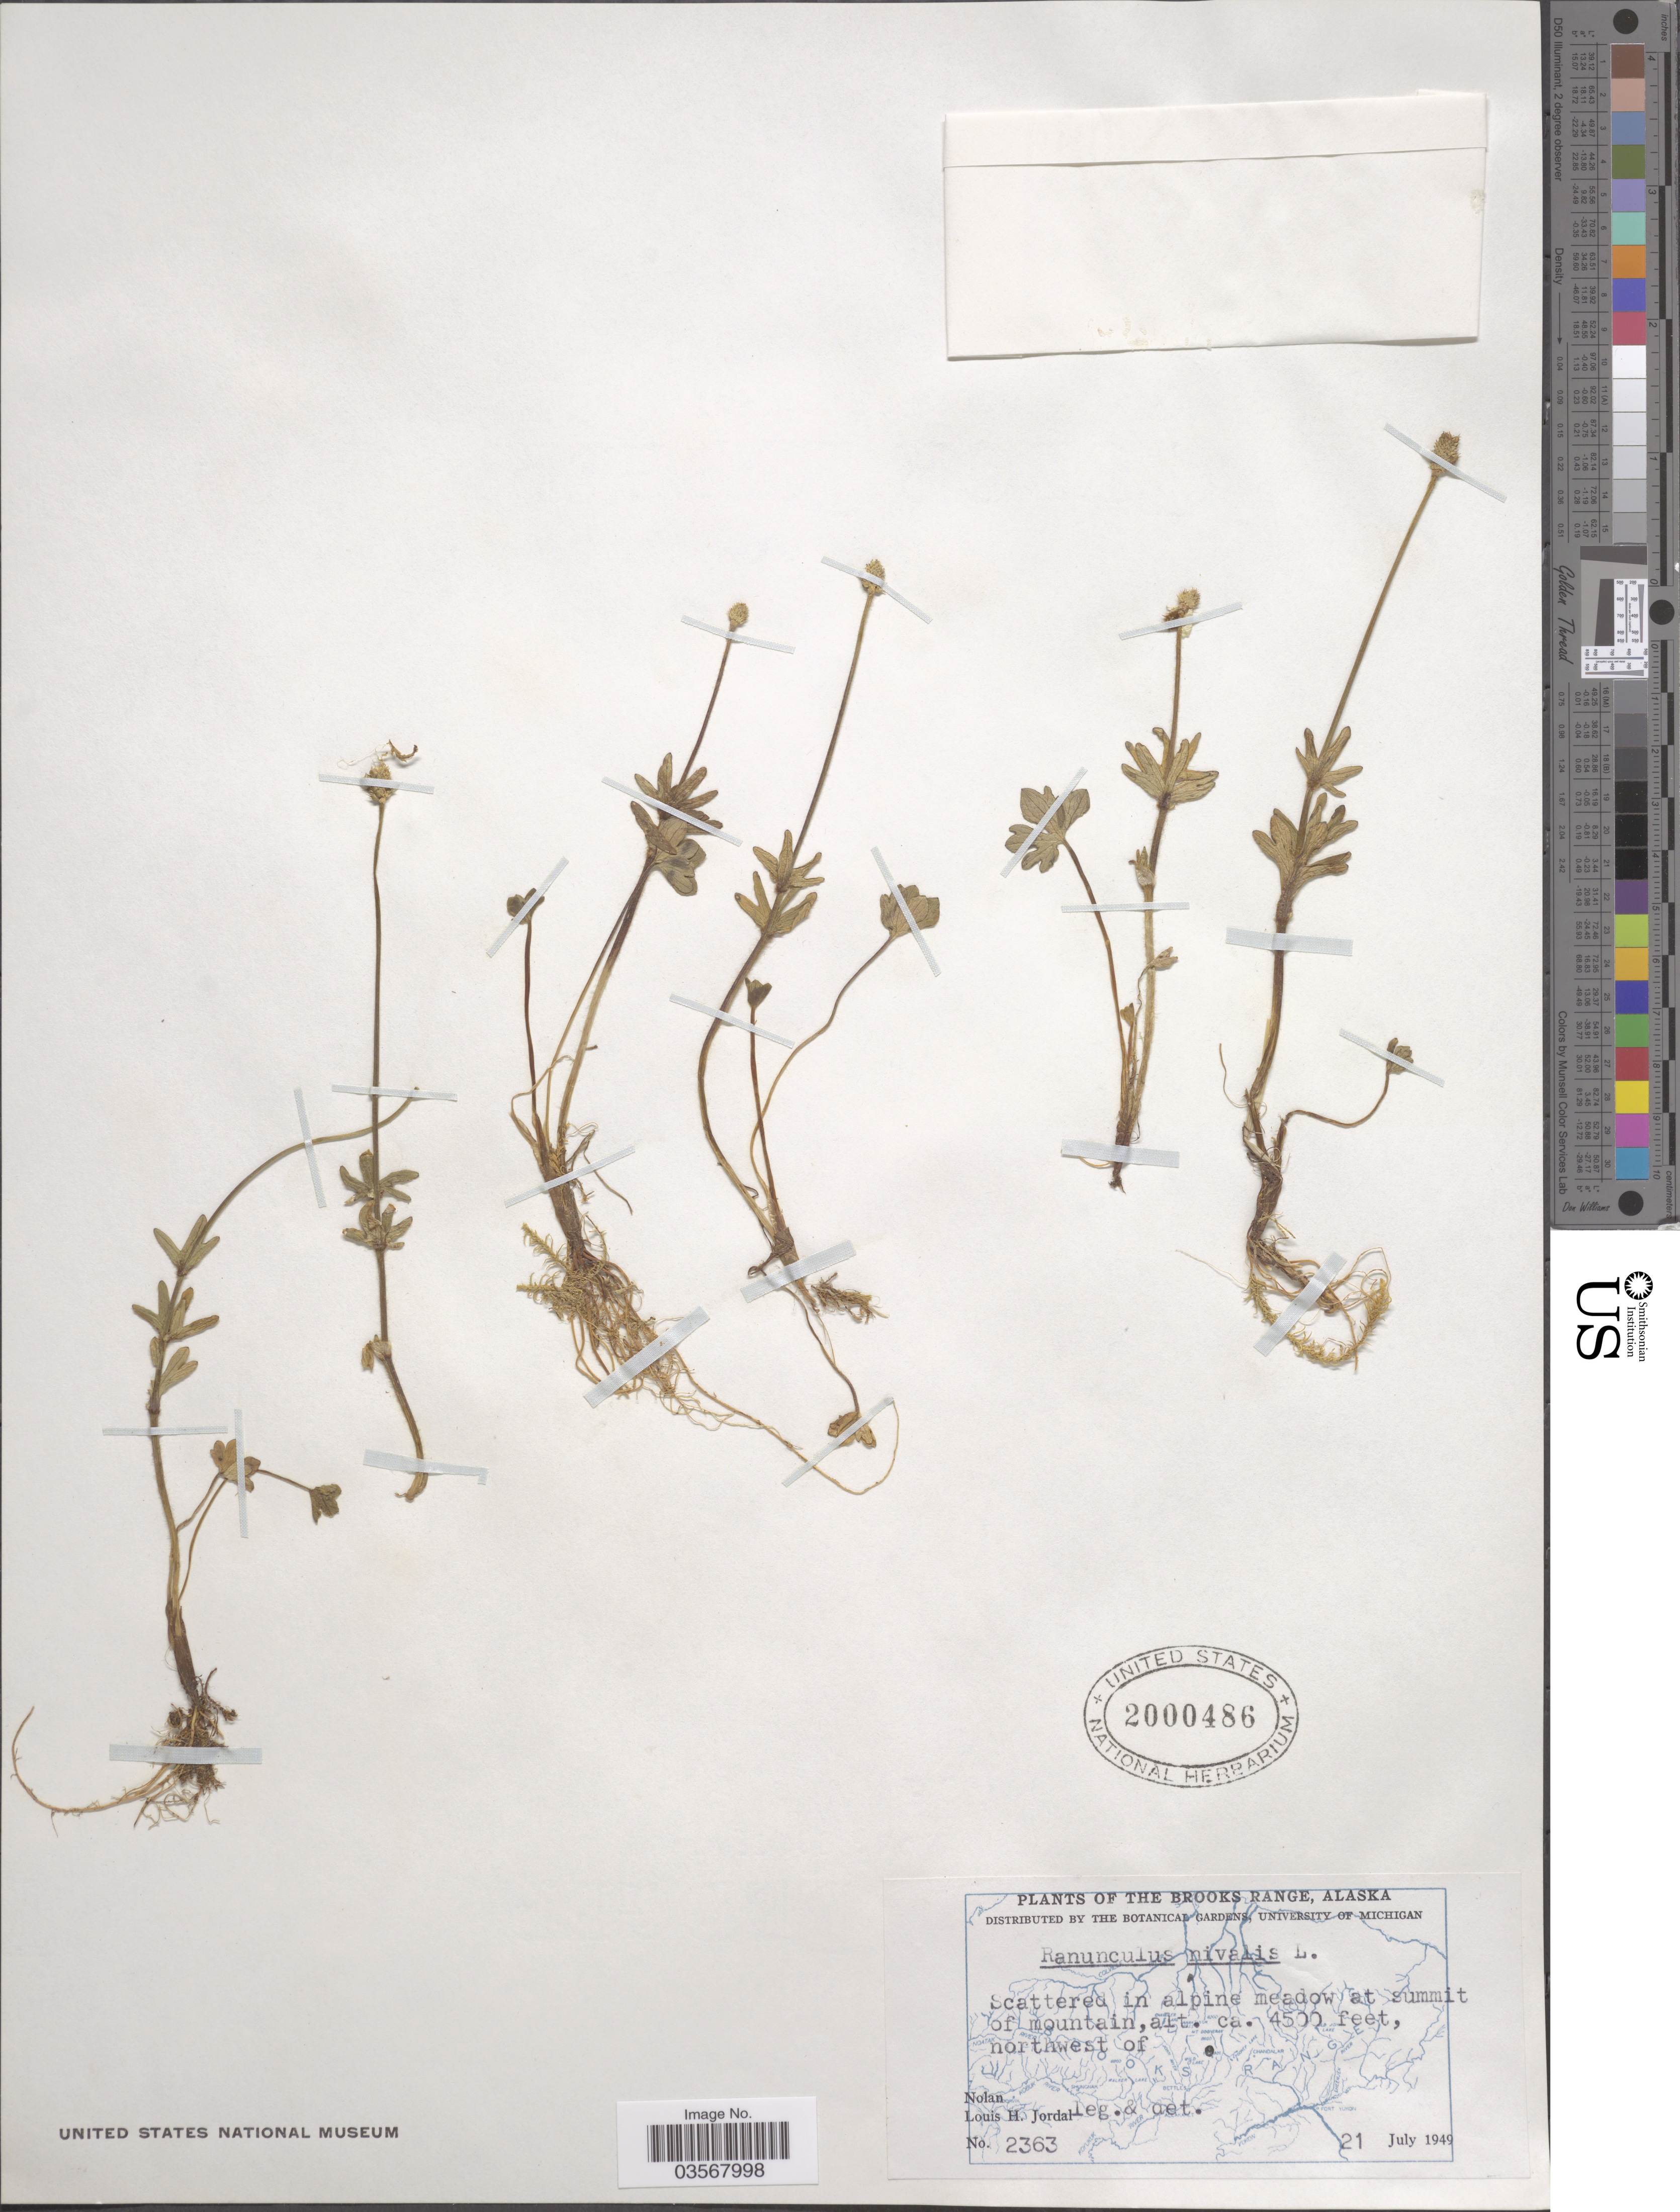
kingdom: Plantae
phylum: Tracheophyta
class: Magnoliopsida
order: Ranunculales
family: Ranunculaceae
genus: Ranunculus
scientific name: Ranunculus nivalis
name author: L.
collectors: L. Jordal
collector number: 2363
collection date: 1949-07-21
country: United States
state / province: Alaska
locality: The Brooks Range. Scattered in alpine meadow at summit of mountain. Northwest of Nolan.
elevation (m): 1372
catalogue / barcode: US 2000486